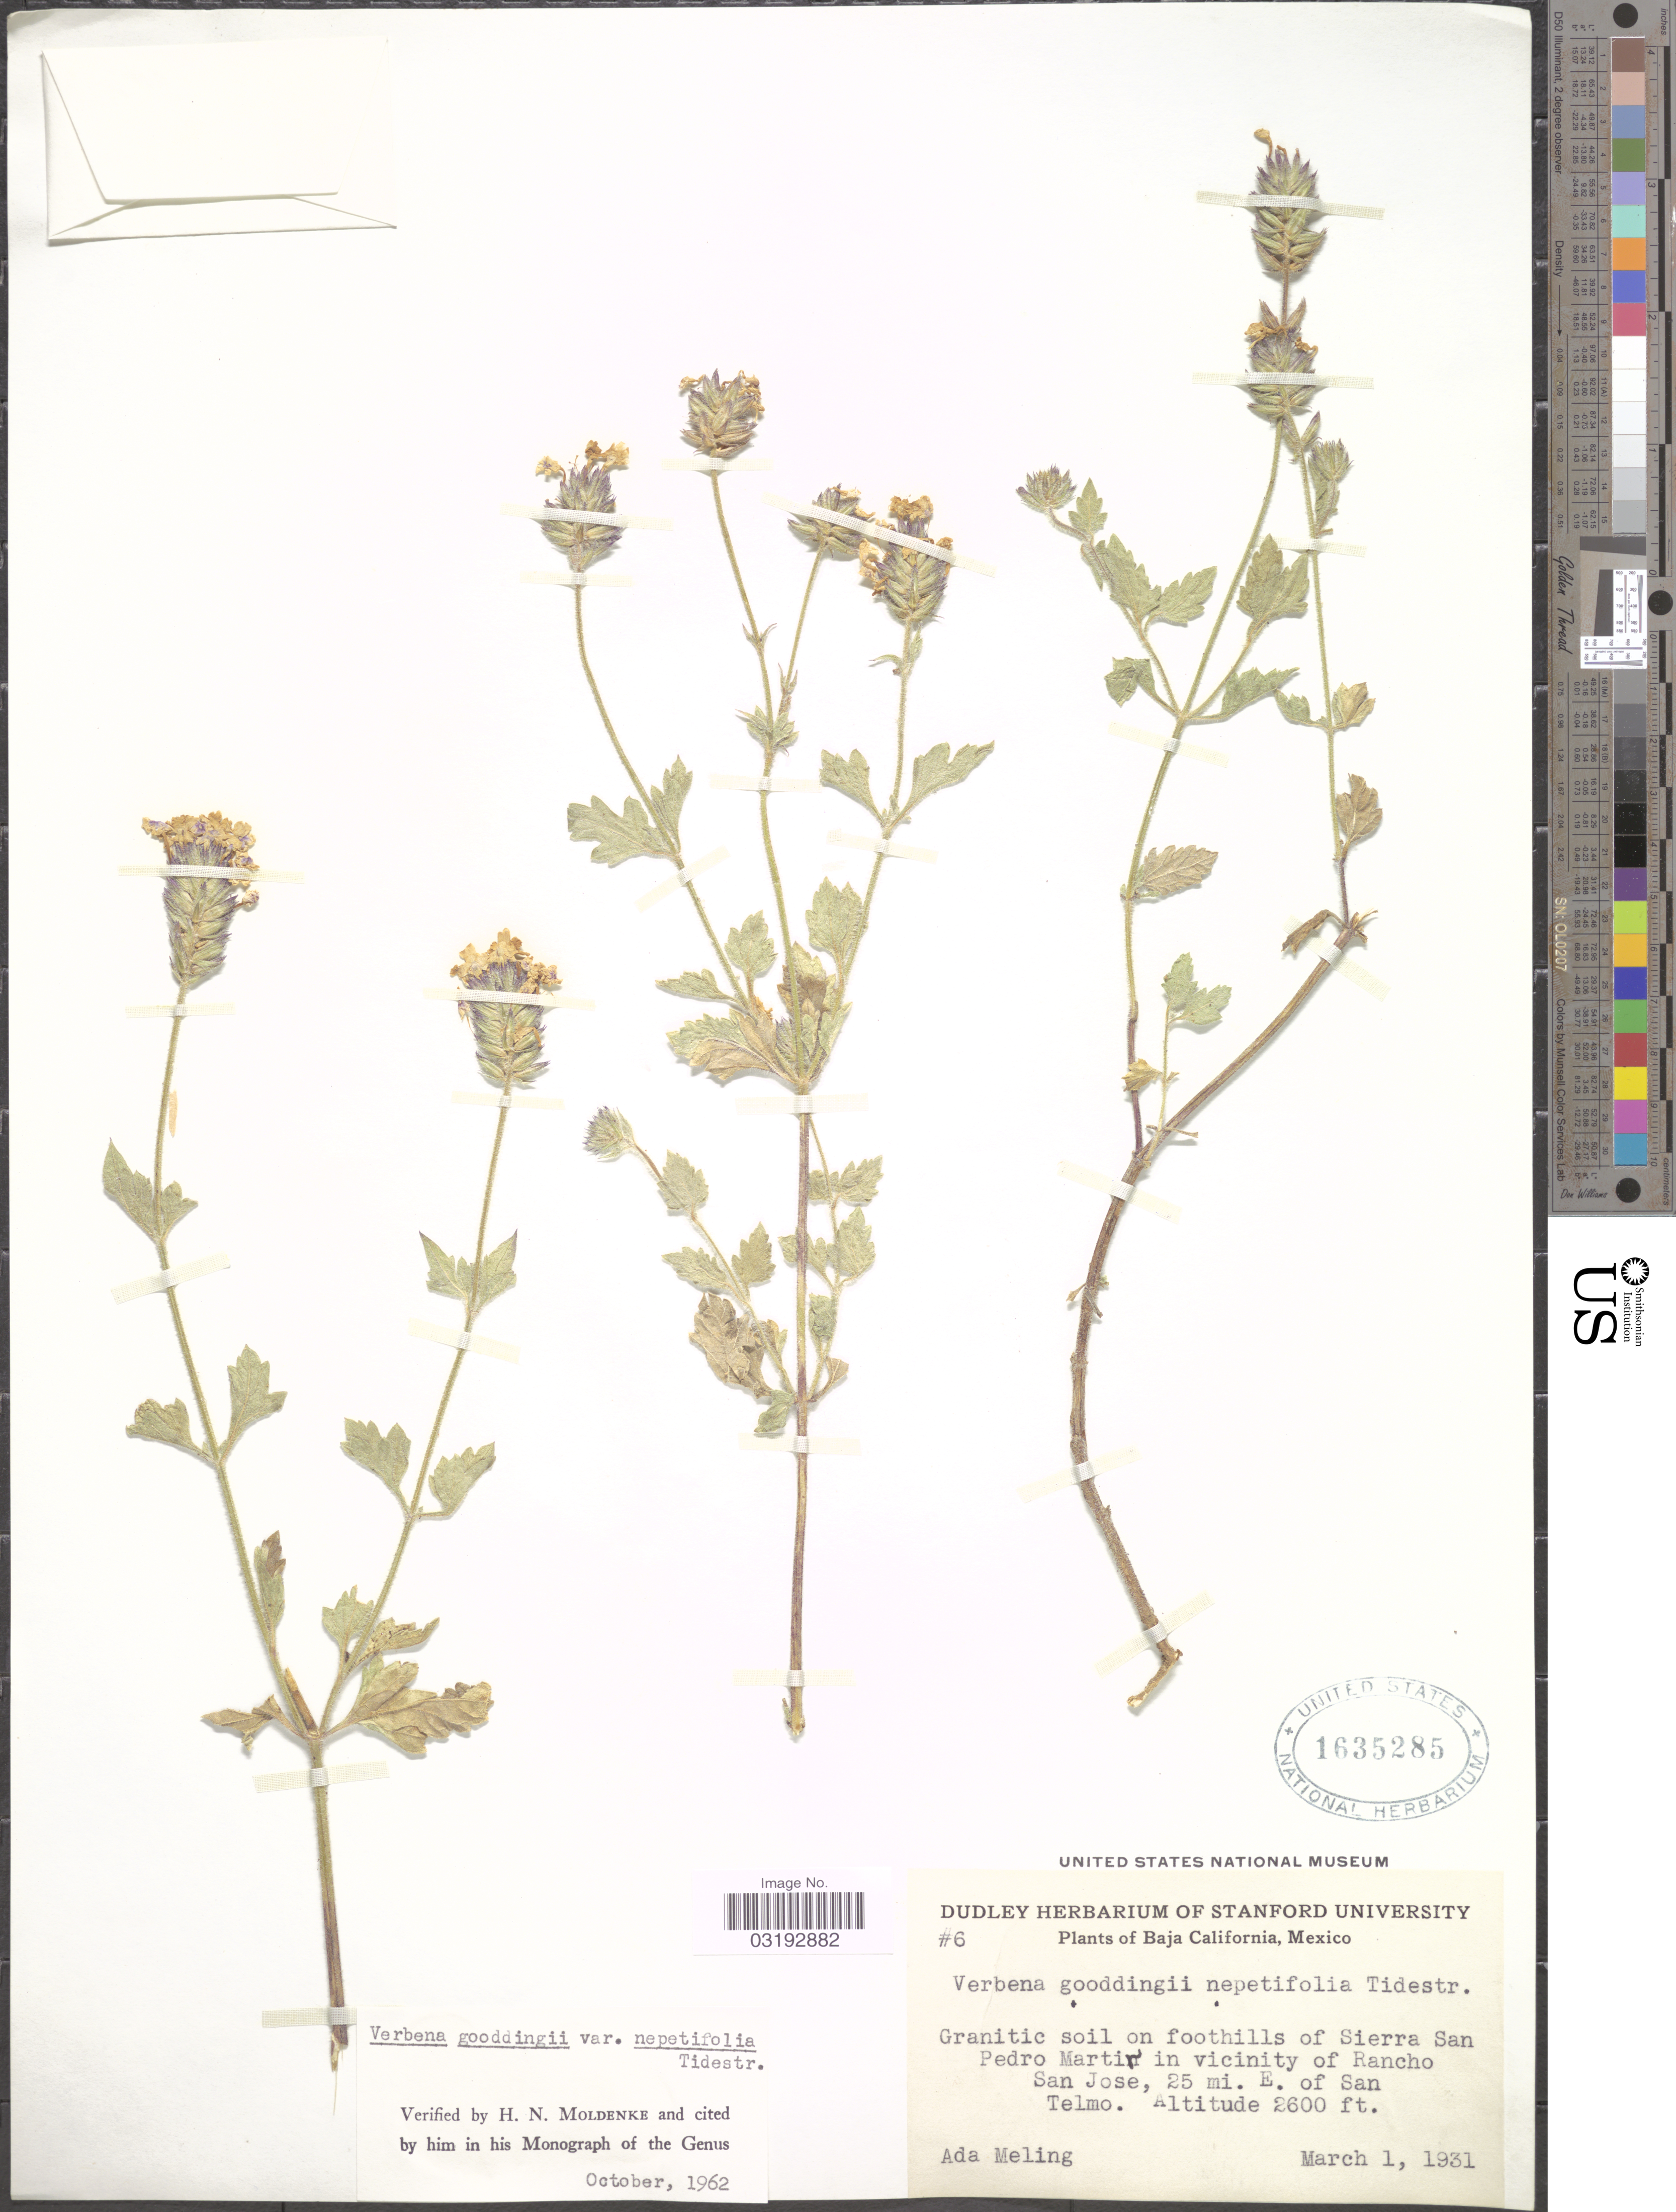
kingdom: Plantae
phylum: Tracheophyta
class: Magnoliopsida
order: Lamiales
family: Verbenaceae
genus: Verbena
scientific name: Verbena gooddingii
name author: Briq.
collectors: A. Meling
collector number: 6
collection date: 1931-03-01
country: Mexico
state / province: Baja California Norte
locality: Granitic soil on foothills of Sierra San Pedro Martir in vicinity of Rancho San Jose, 25 mi. E. of San Telmo.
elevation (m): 792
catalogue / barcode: US 1635285